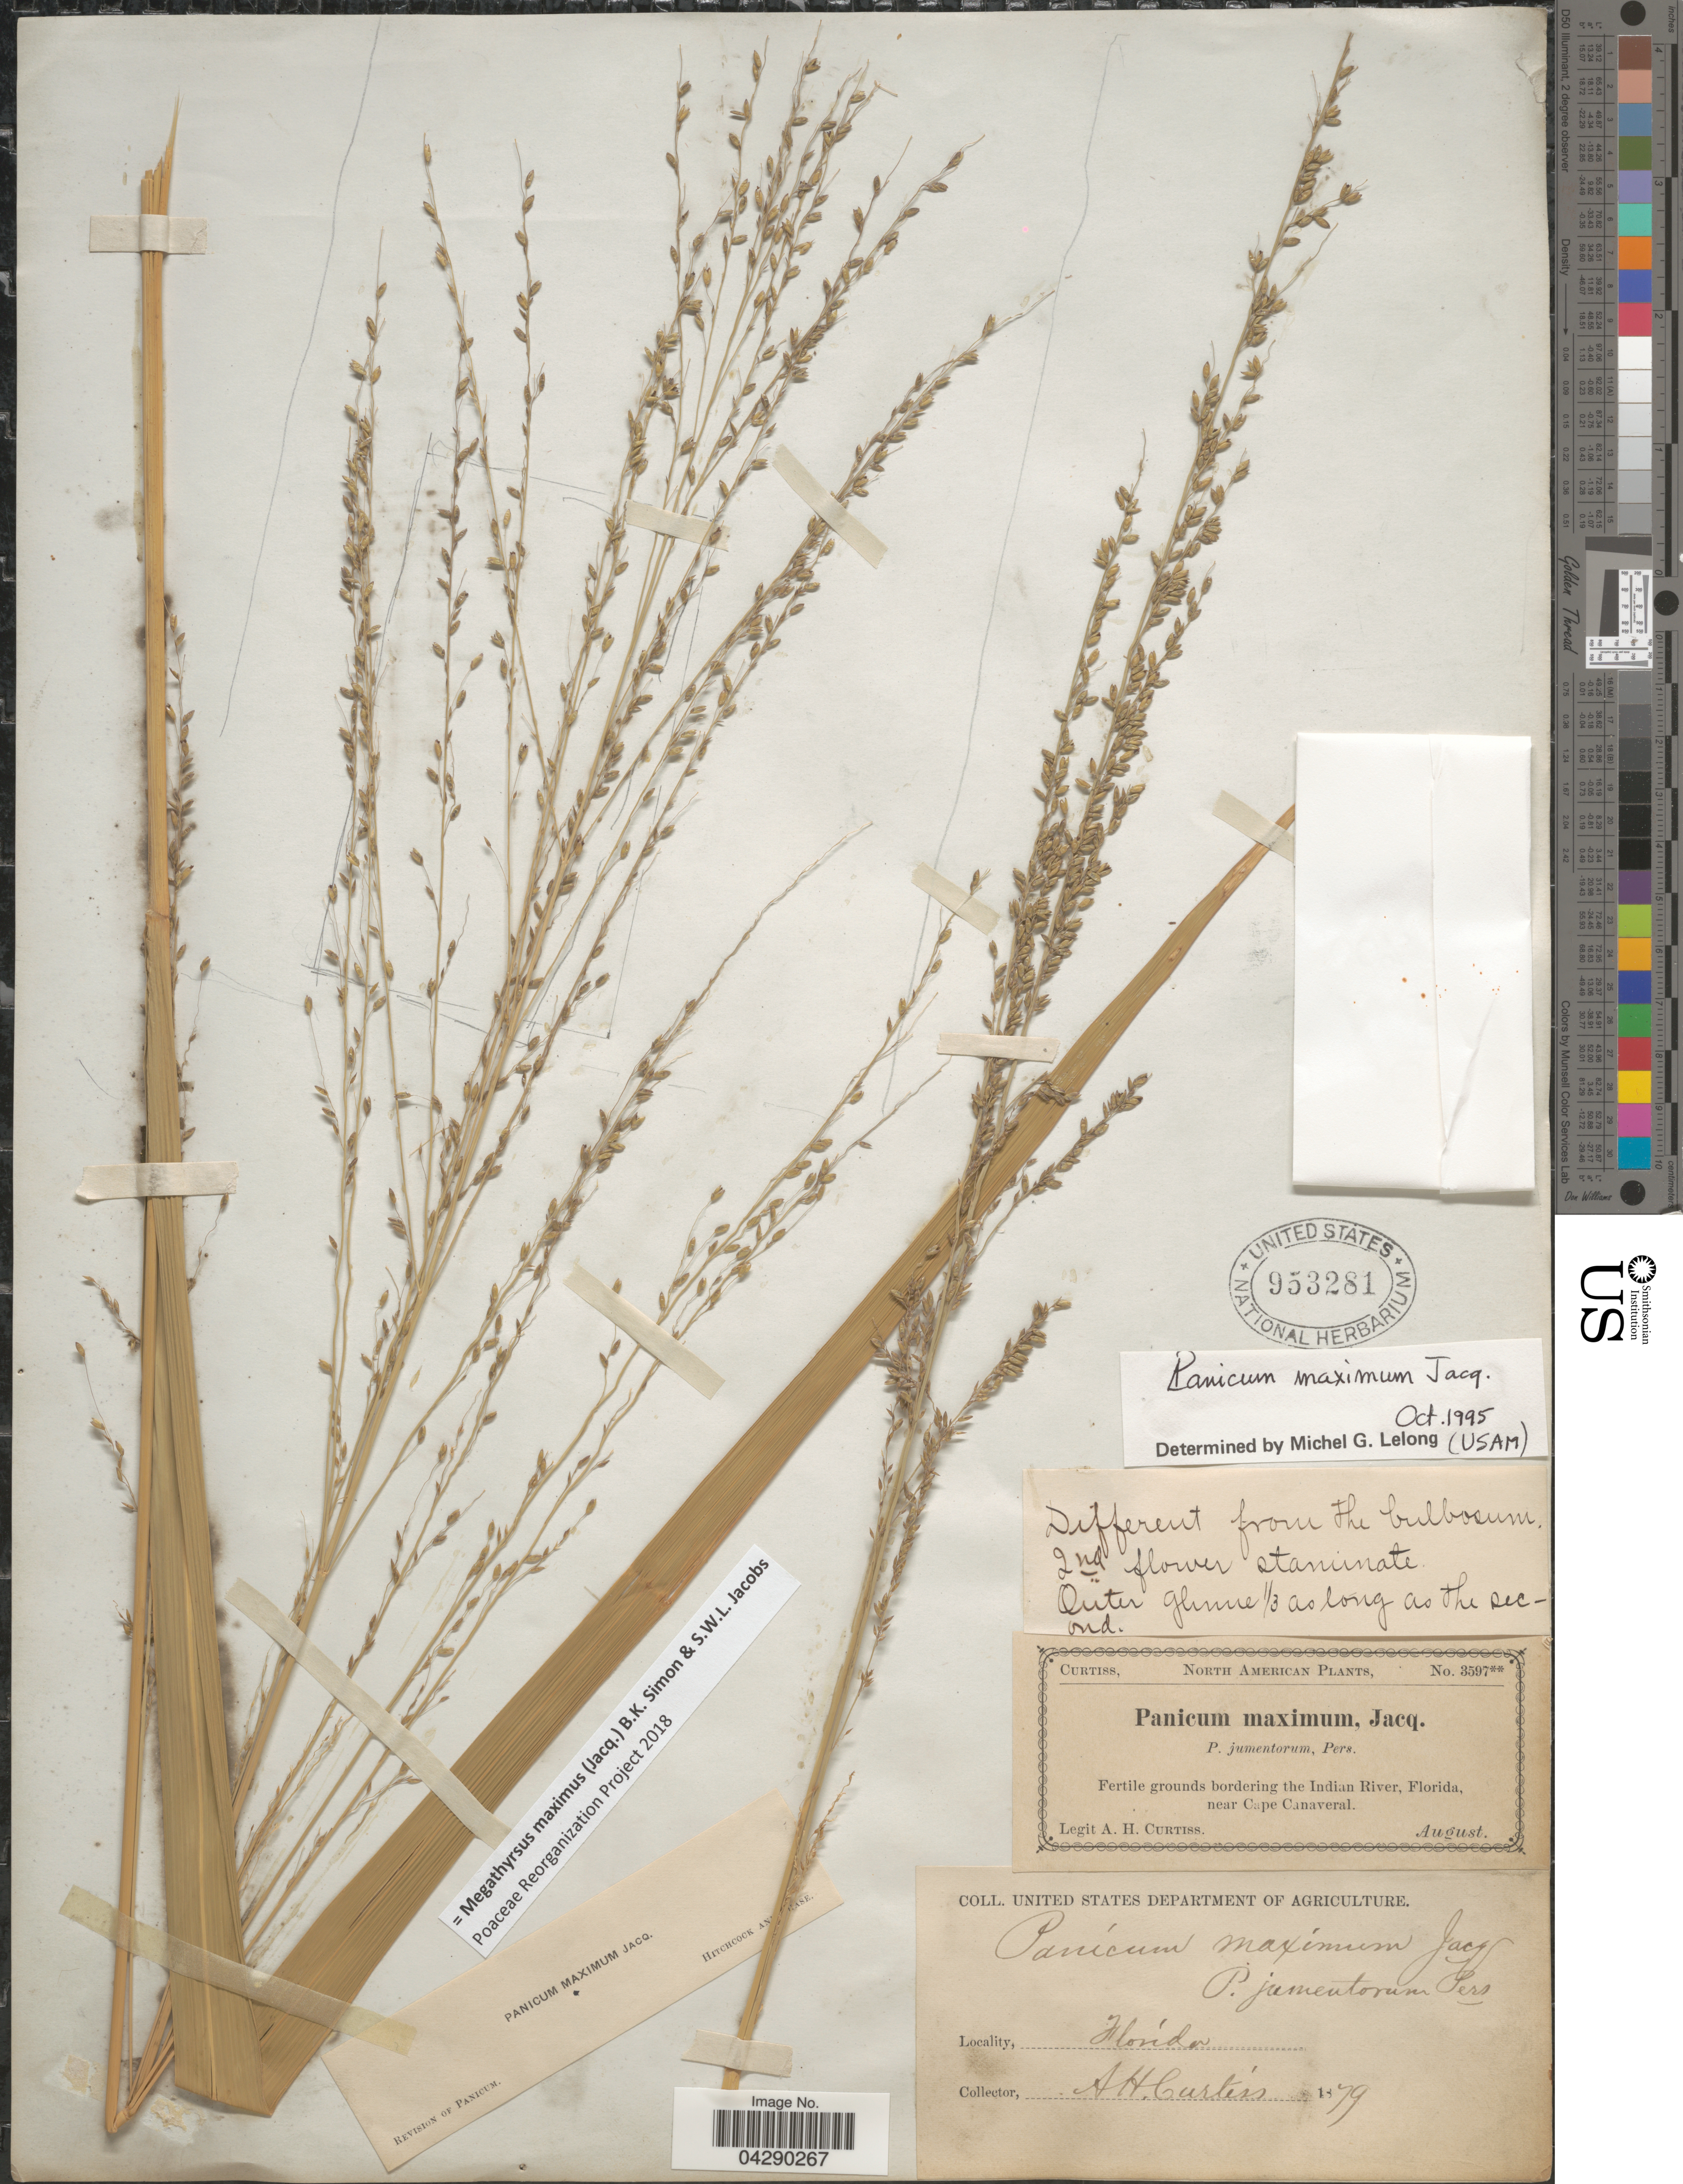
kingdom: Plantae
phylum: Tracheophyta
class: Liliopsida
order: Poales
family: Poaceae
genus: Megathyrsus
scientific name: Megathyrsus maximus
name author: (Jacq.) B.K. Simon & S.W.L. Jacobs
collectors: A. H. Curtiss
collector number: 3597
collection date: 1879-08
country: United States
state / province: Florida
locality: Fertile grounds bordering the Indian River, near Cape Canaveral.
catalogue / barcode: US 953281